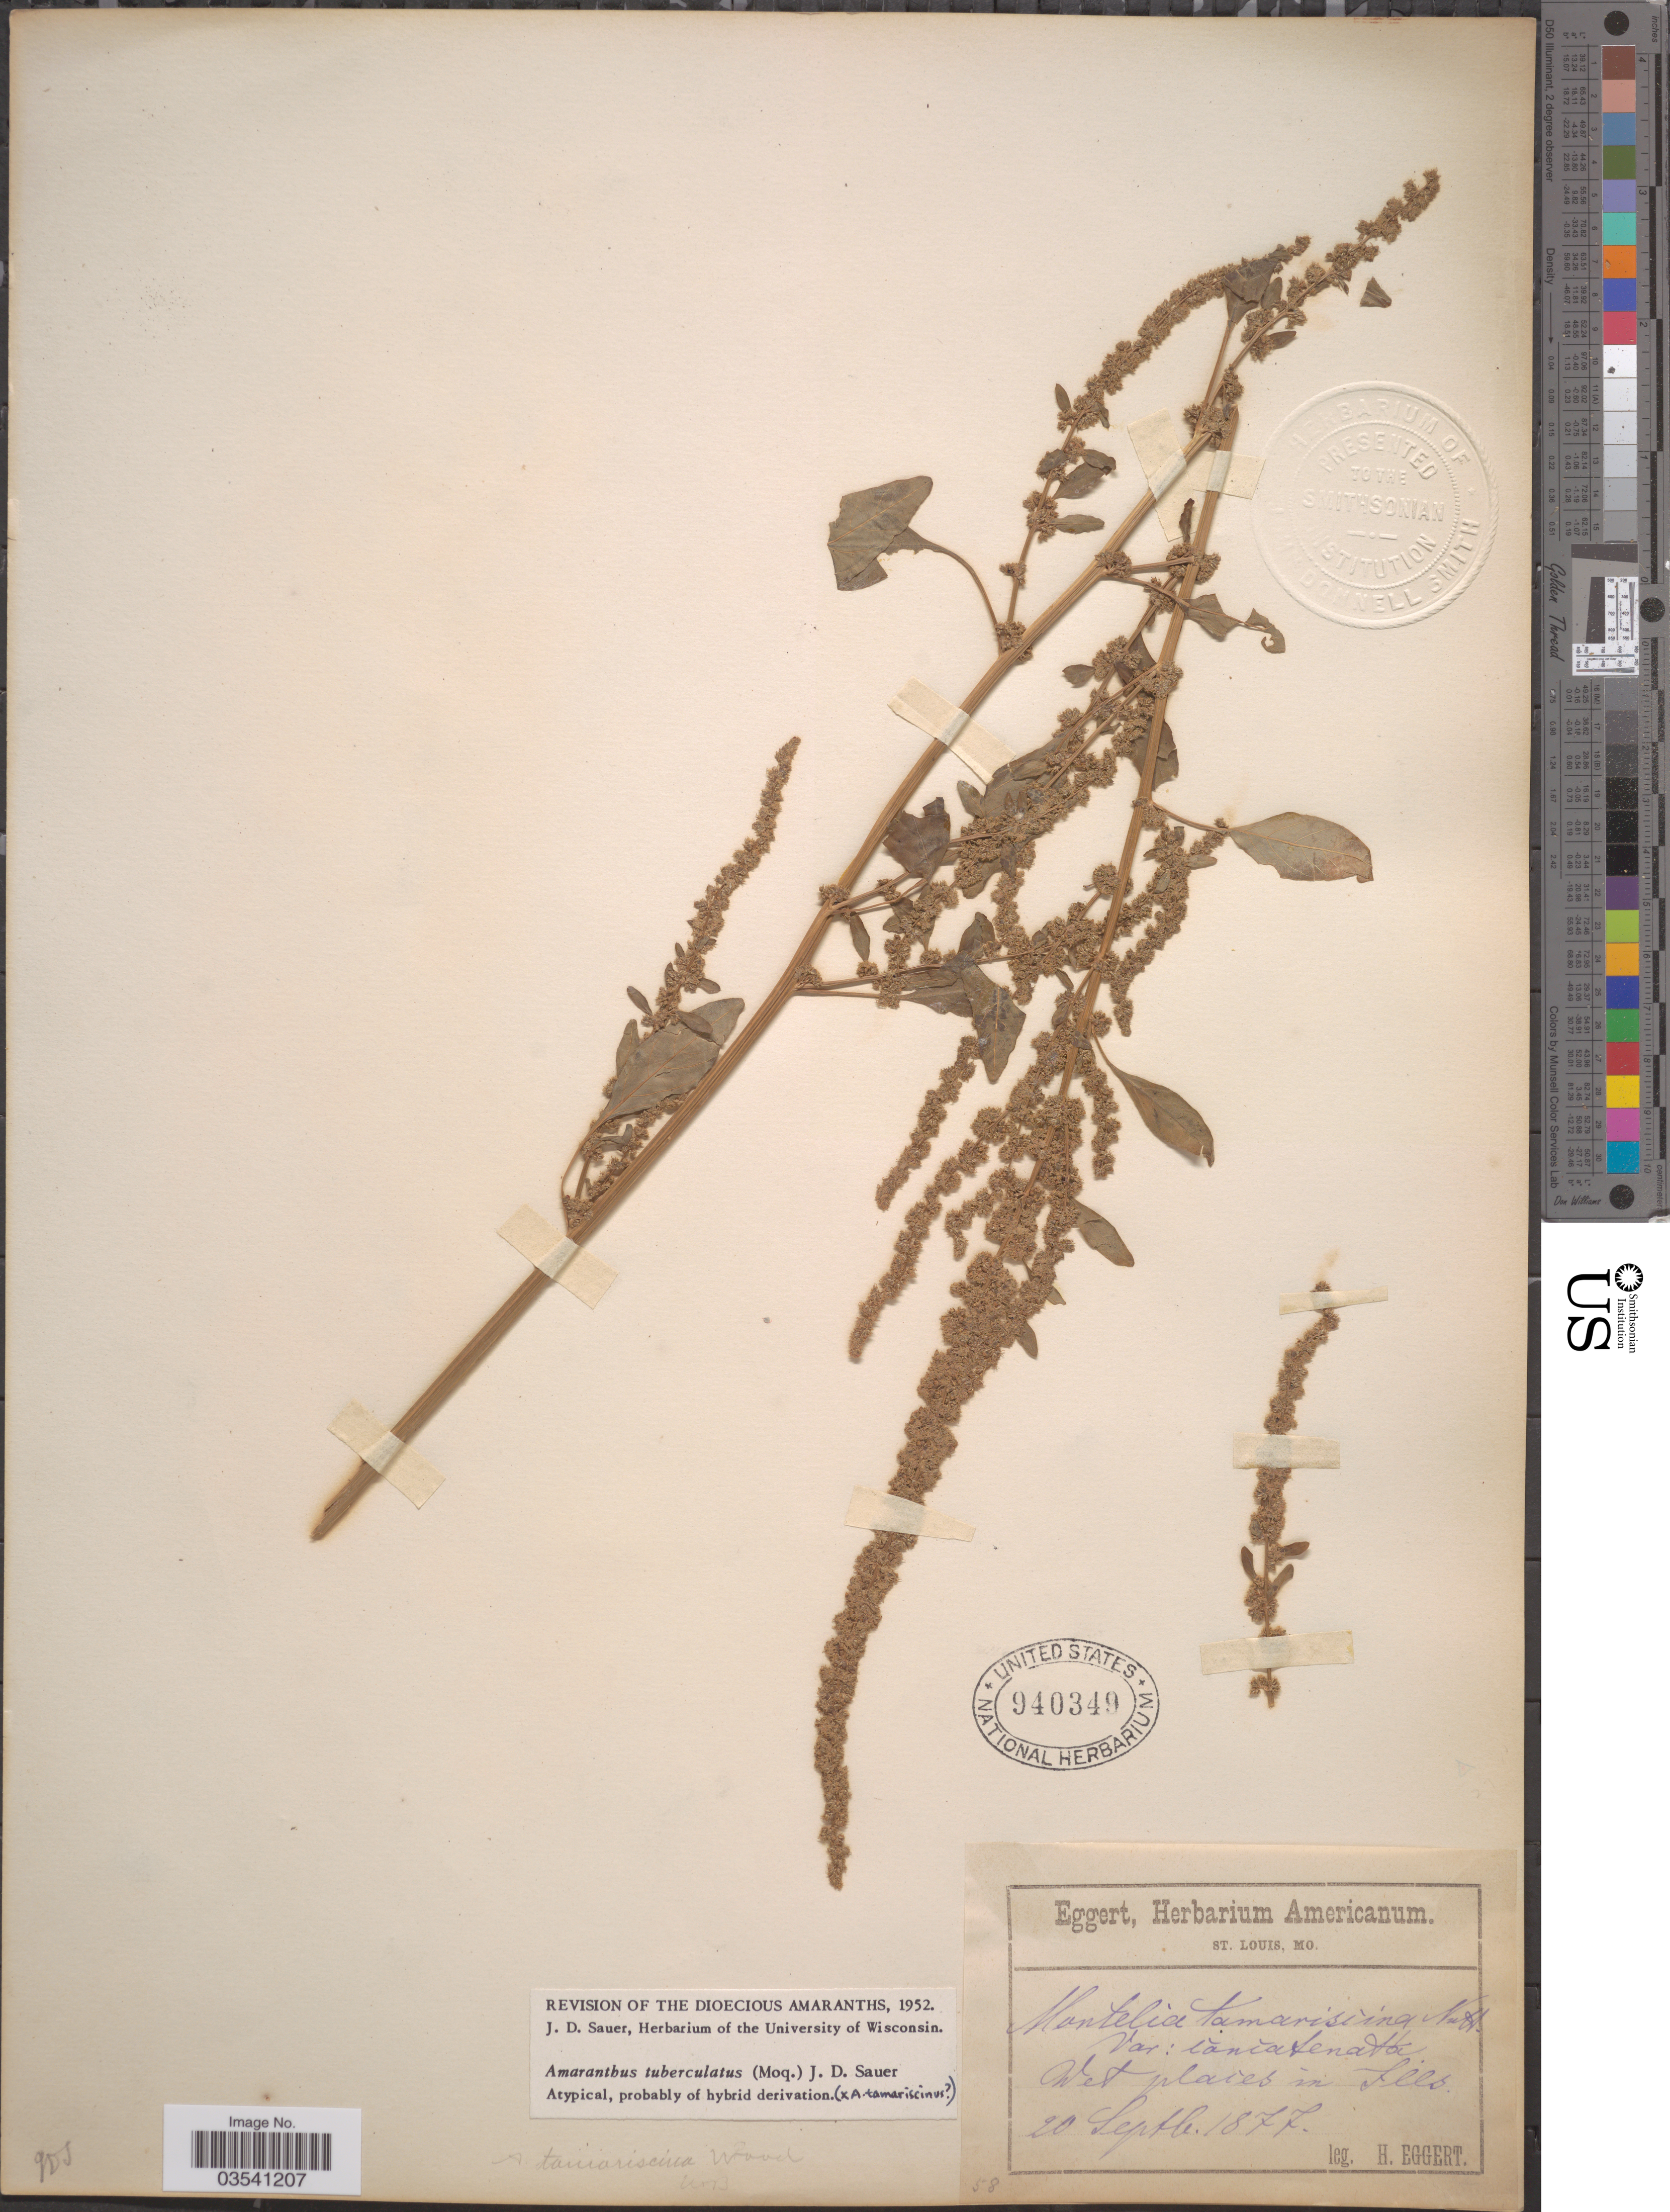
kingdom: Plantae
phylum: Tracheophyta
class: Magnoliopsida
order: Caryophyllales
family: Amaranthaceae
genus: Amaranthus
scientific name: Amaranthus tuberculatus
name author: (Moq.) J.D. Sauer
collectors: H. Eggert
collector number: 58*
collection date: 1877-09-20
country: United States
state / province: Illinois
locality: Wet places in Ills.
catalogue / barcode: US 940349